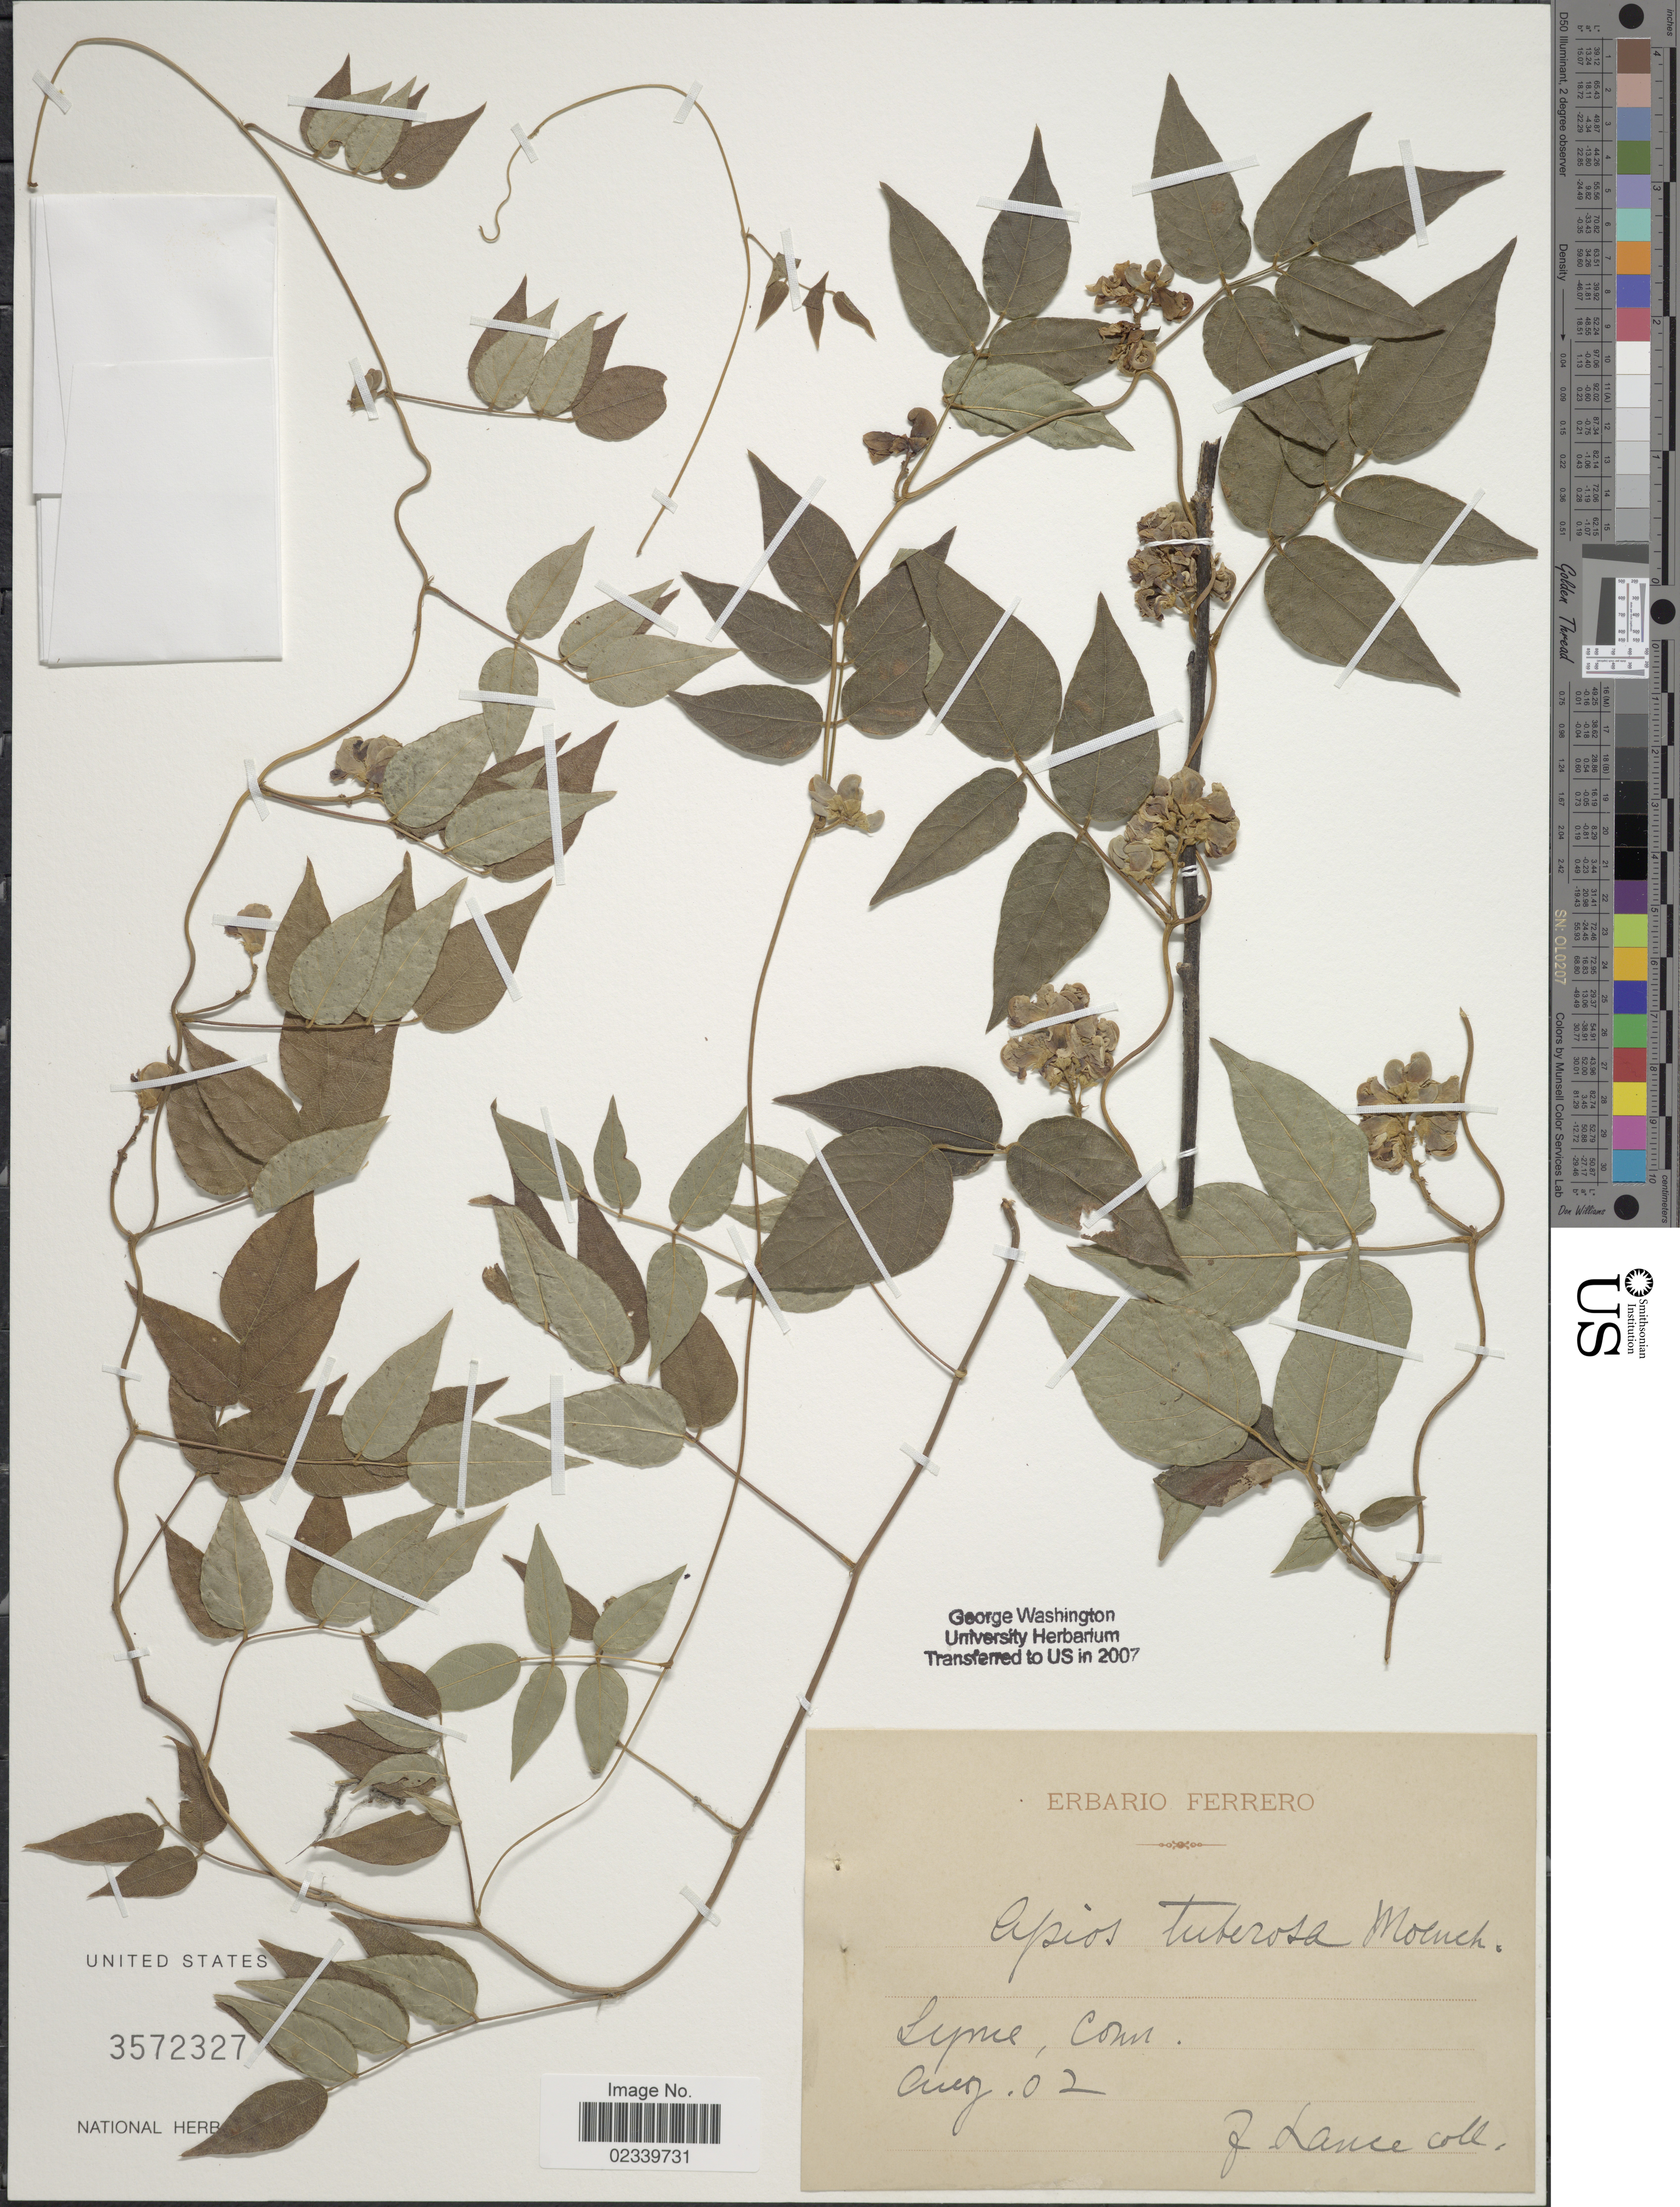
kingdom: Plantae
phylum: Tracheophyta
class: Magnoliopsida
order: Fabales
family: Fabaceae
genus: Apios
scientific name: Apios americana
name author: Medik.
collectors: F. Lance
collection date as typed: Transcribed d/m/y: /8/2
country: United States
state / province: Connecticut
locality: Lyme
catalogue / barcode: US 3572327